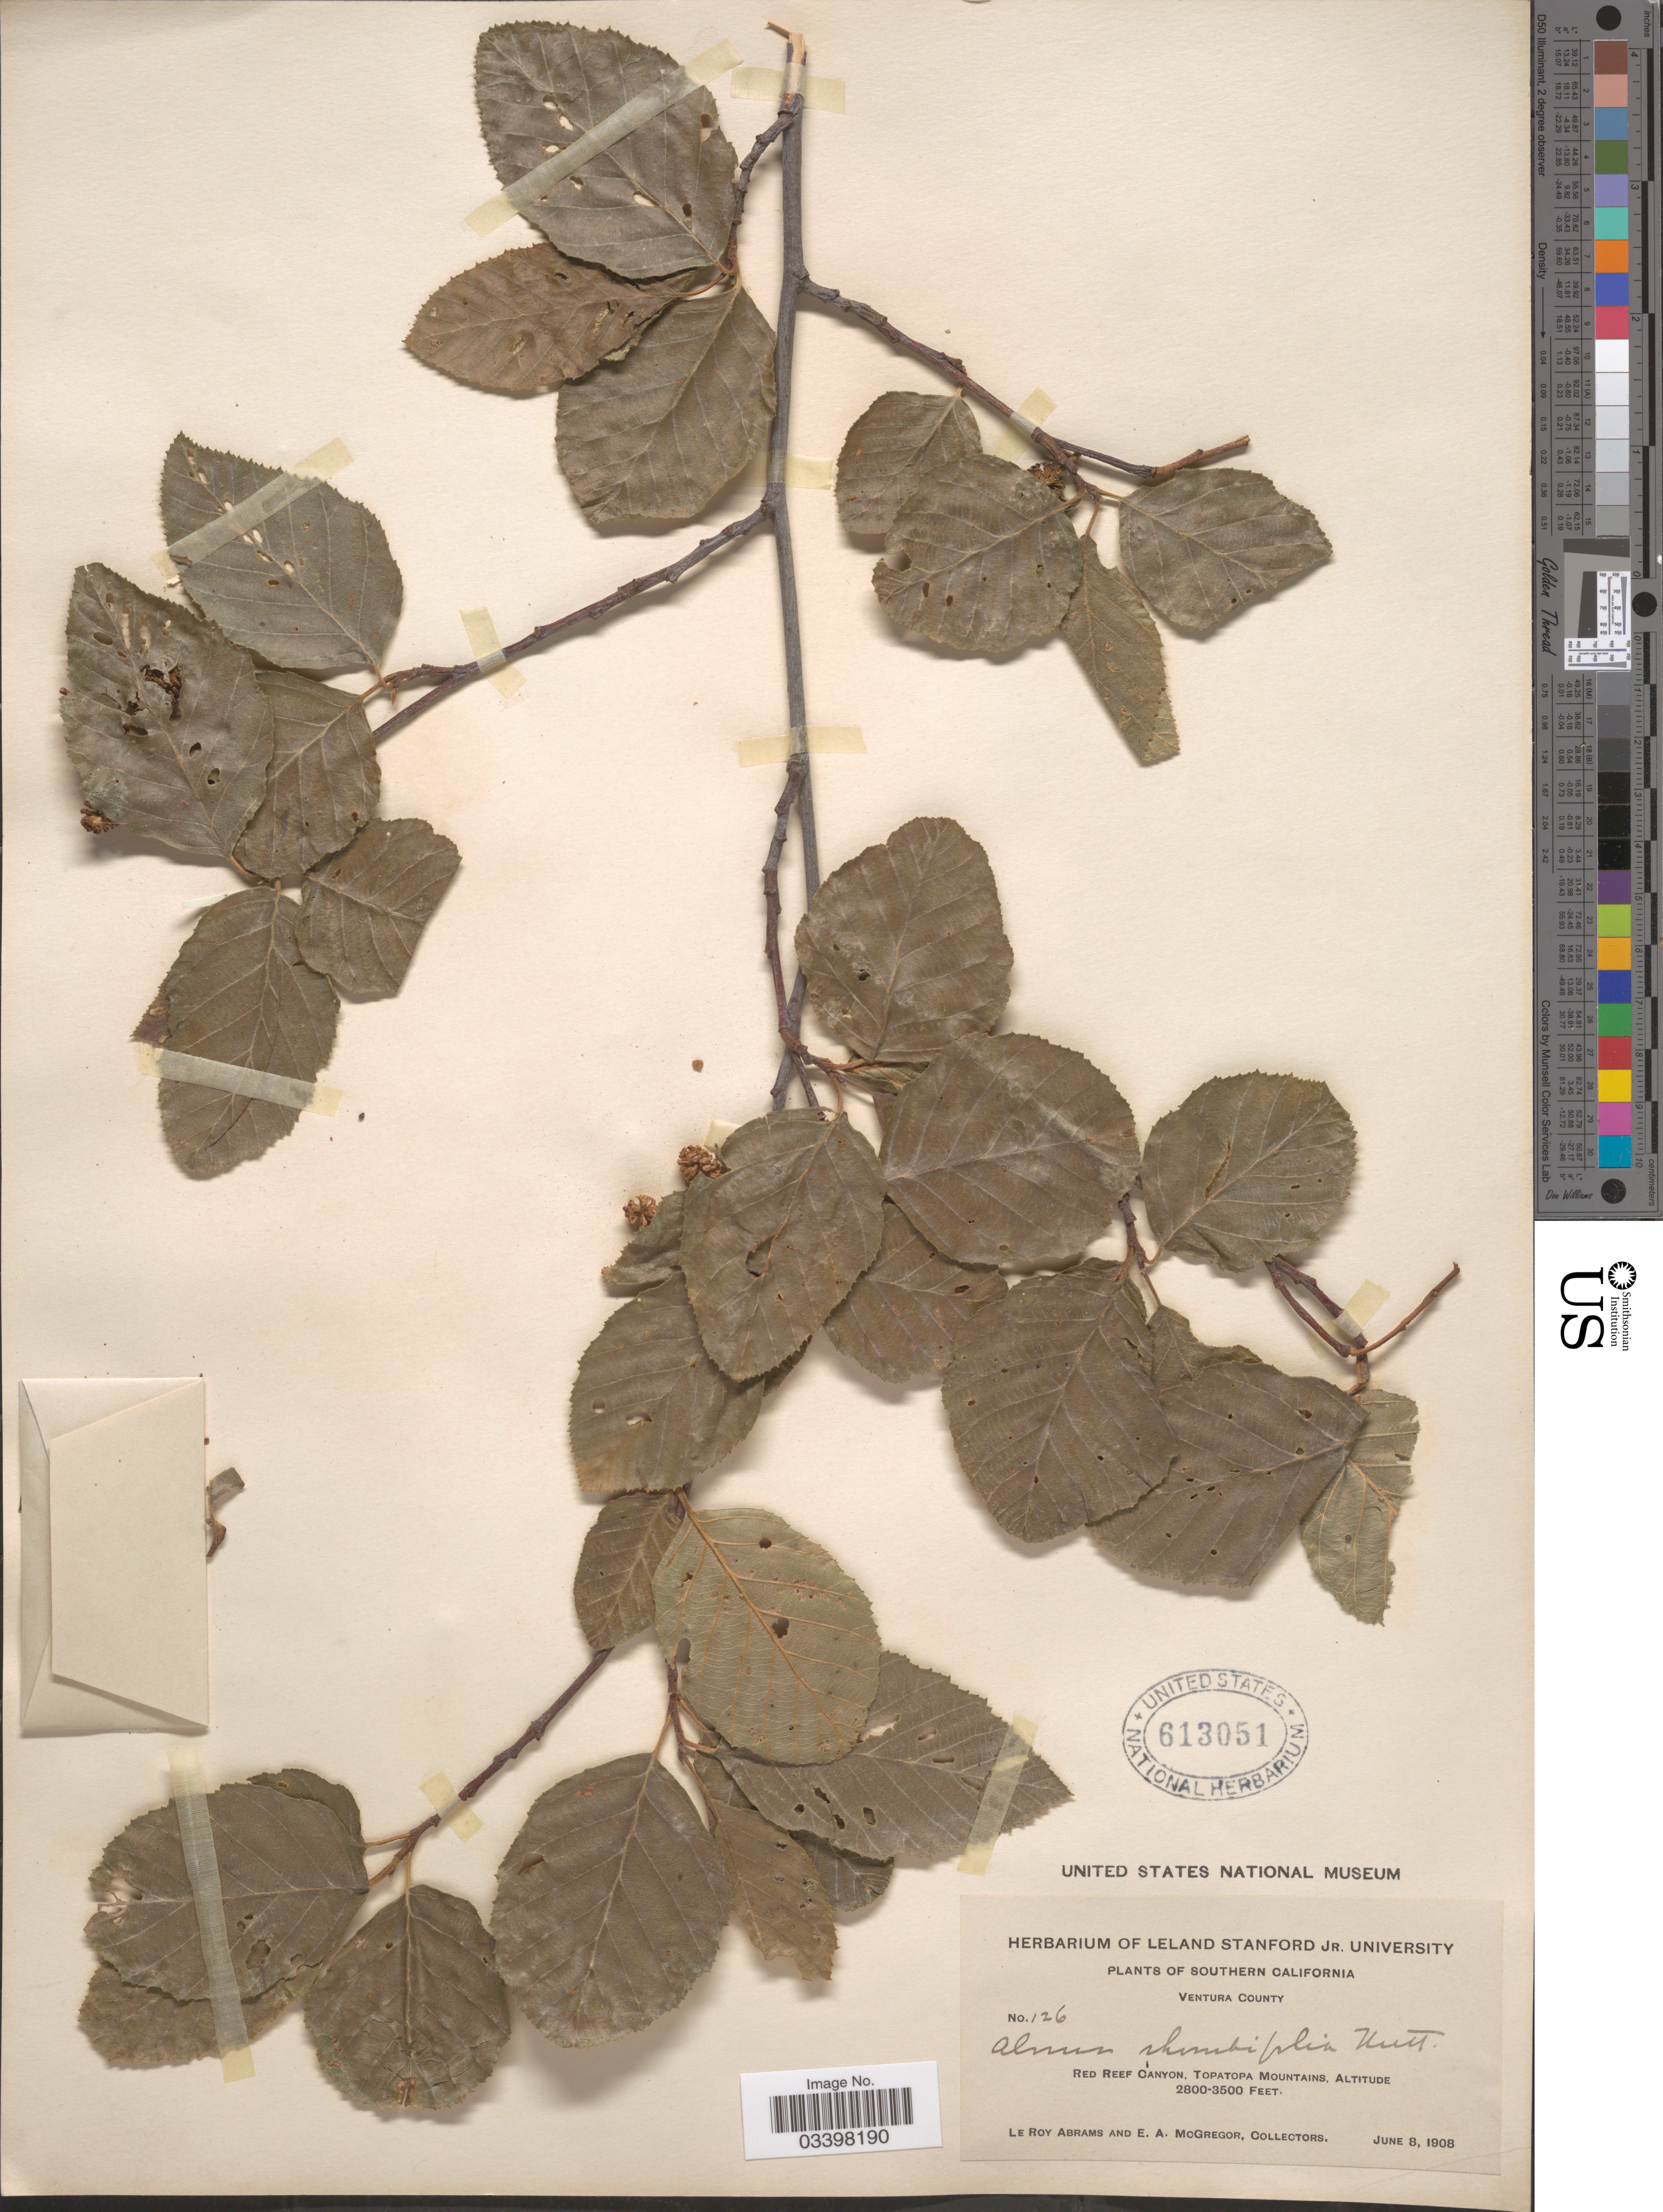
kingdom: Plantae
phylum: Tracheophyta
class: Magnoliopsida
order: Fagales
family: Betulaceae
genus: Alnus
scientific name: Alnus rhombifolia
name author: Nutt.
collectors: L. Abrams & E. A. McGregor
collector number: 126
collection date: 1908-06-08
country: United States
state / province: California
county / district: Ventura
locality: Southern California. Ventura County. Red Reef Canyon, Topatopa Mountains.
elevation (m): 853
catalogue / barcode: US 613051